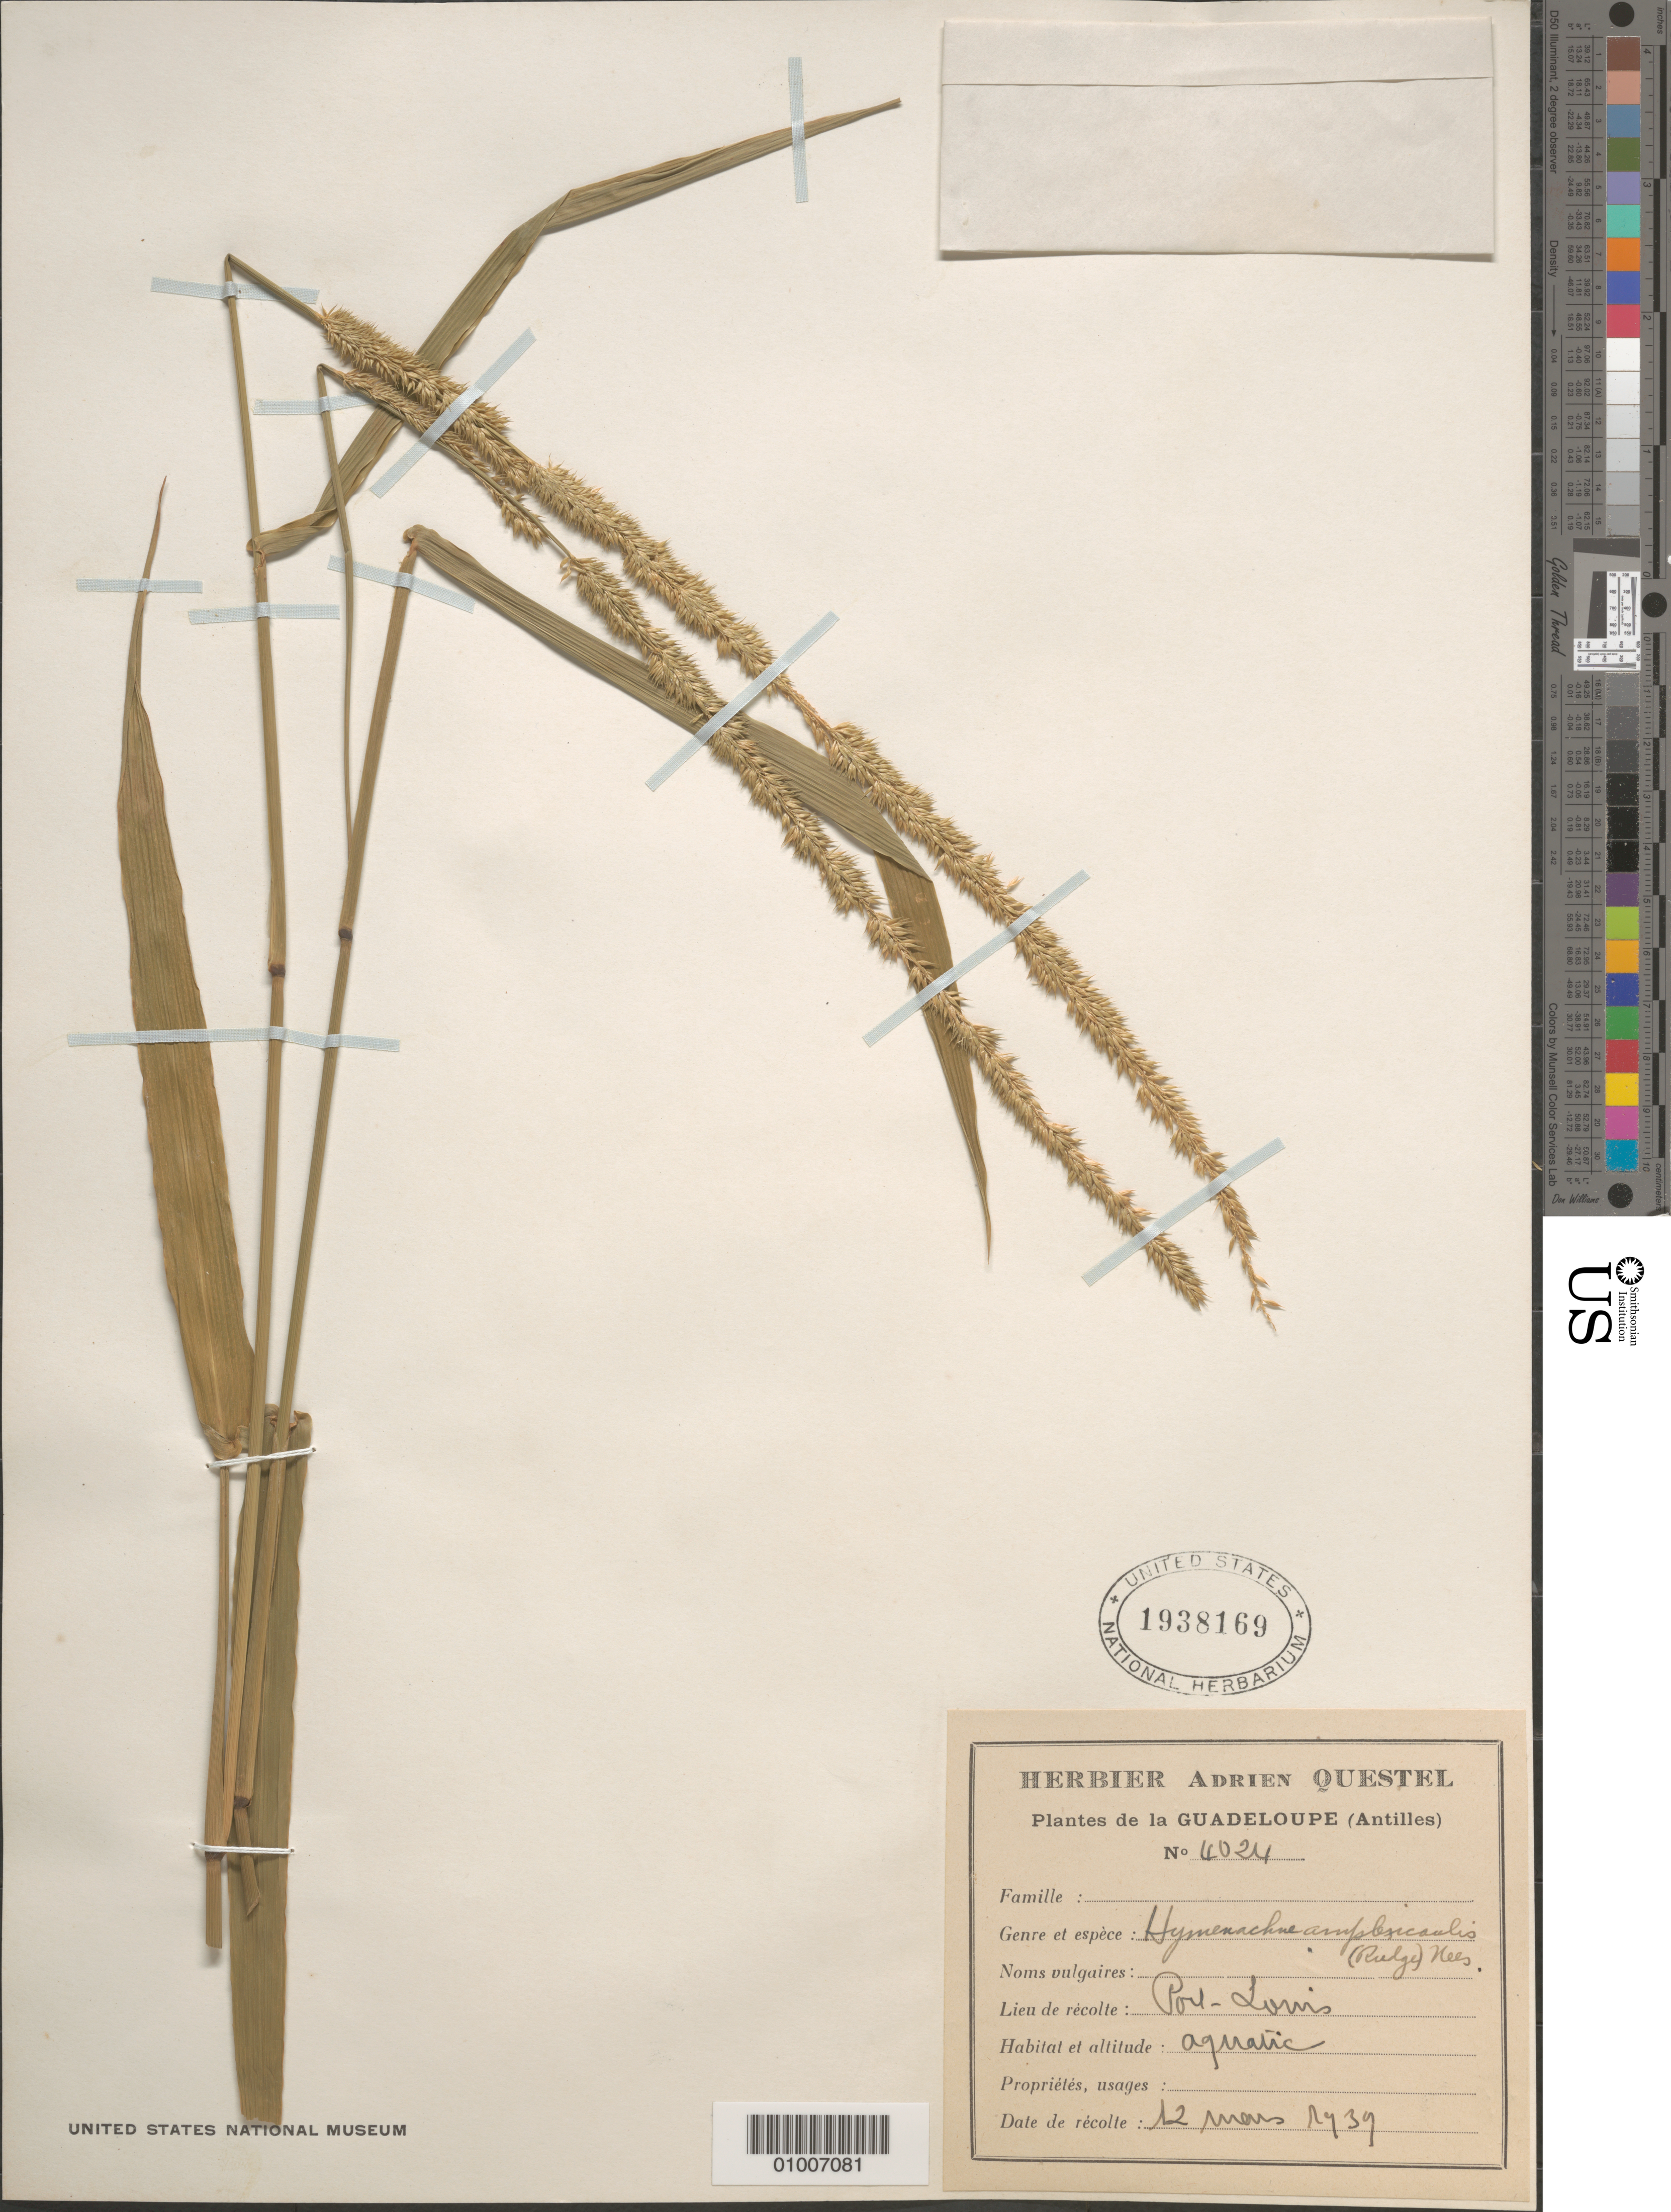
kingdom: Plantae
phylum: Tracheophyta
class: Liliopsida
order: Poales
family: Poaceae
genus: Hymenachne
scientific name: Hymenachne amplexicaulis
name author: (Rudge) Nees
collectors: A. Questel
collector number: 4024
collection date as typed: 12 Mar 1939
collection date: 1939-03-12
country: Guadeloupe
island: Grande Terre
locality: Port-Louis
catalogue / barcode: US 1938169